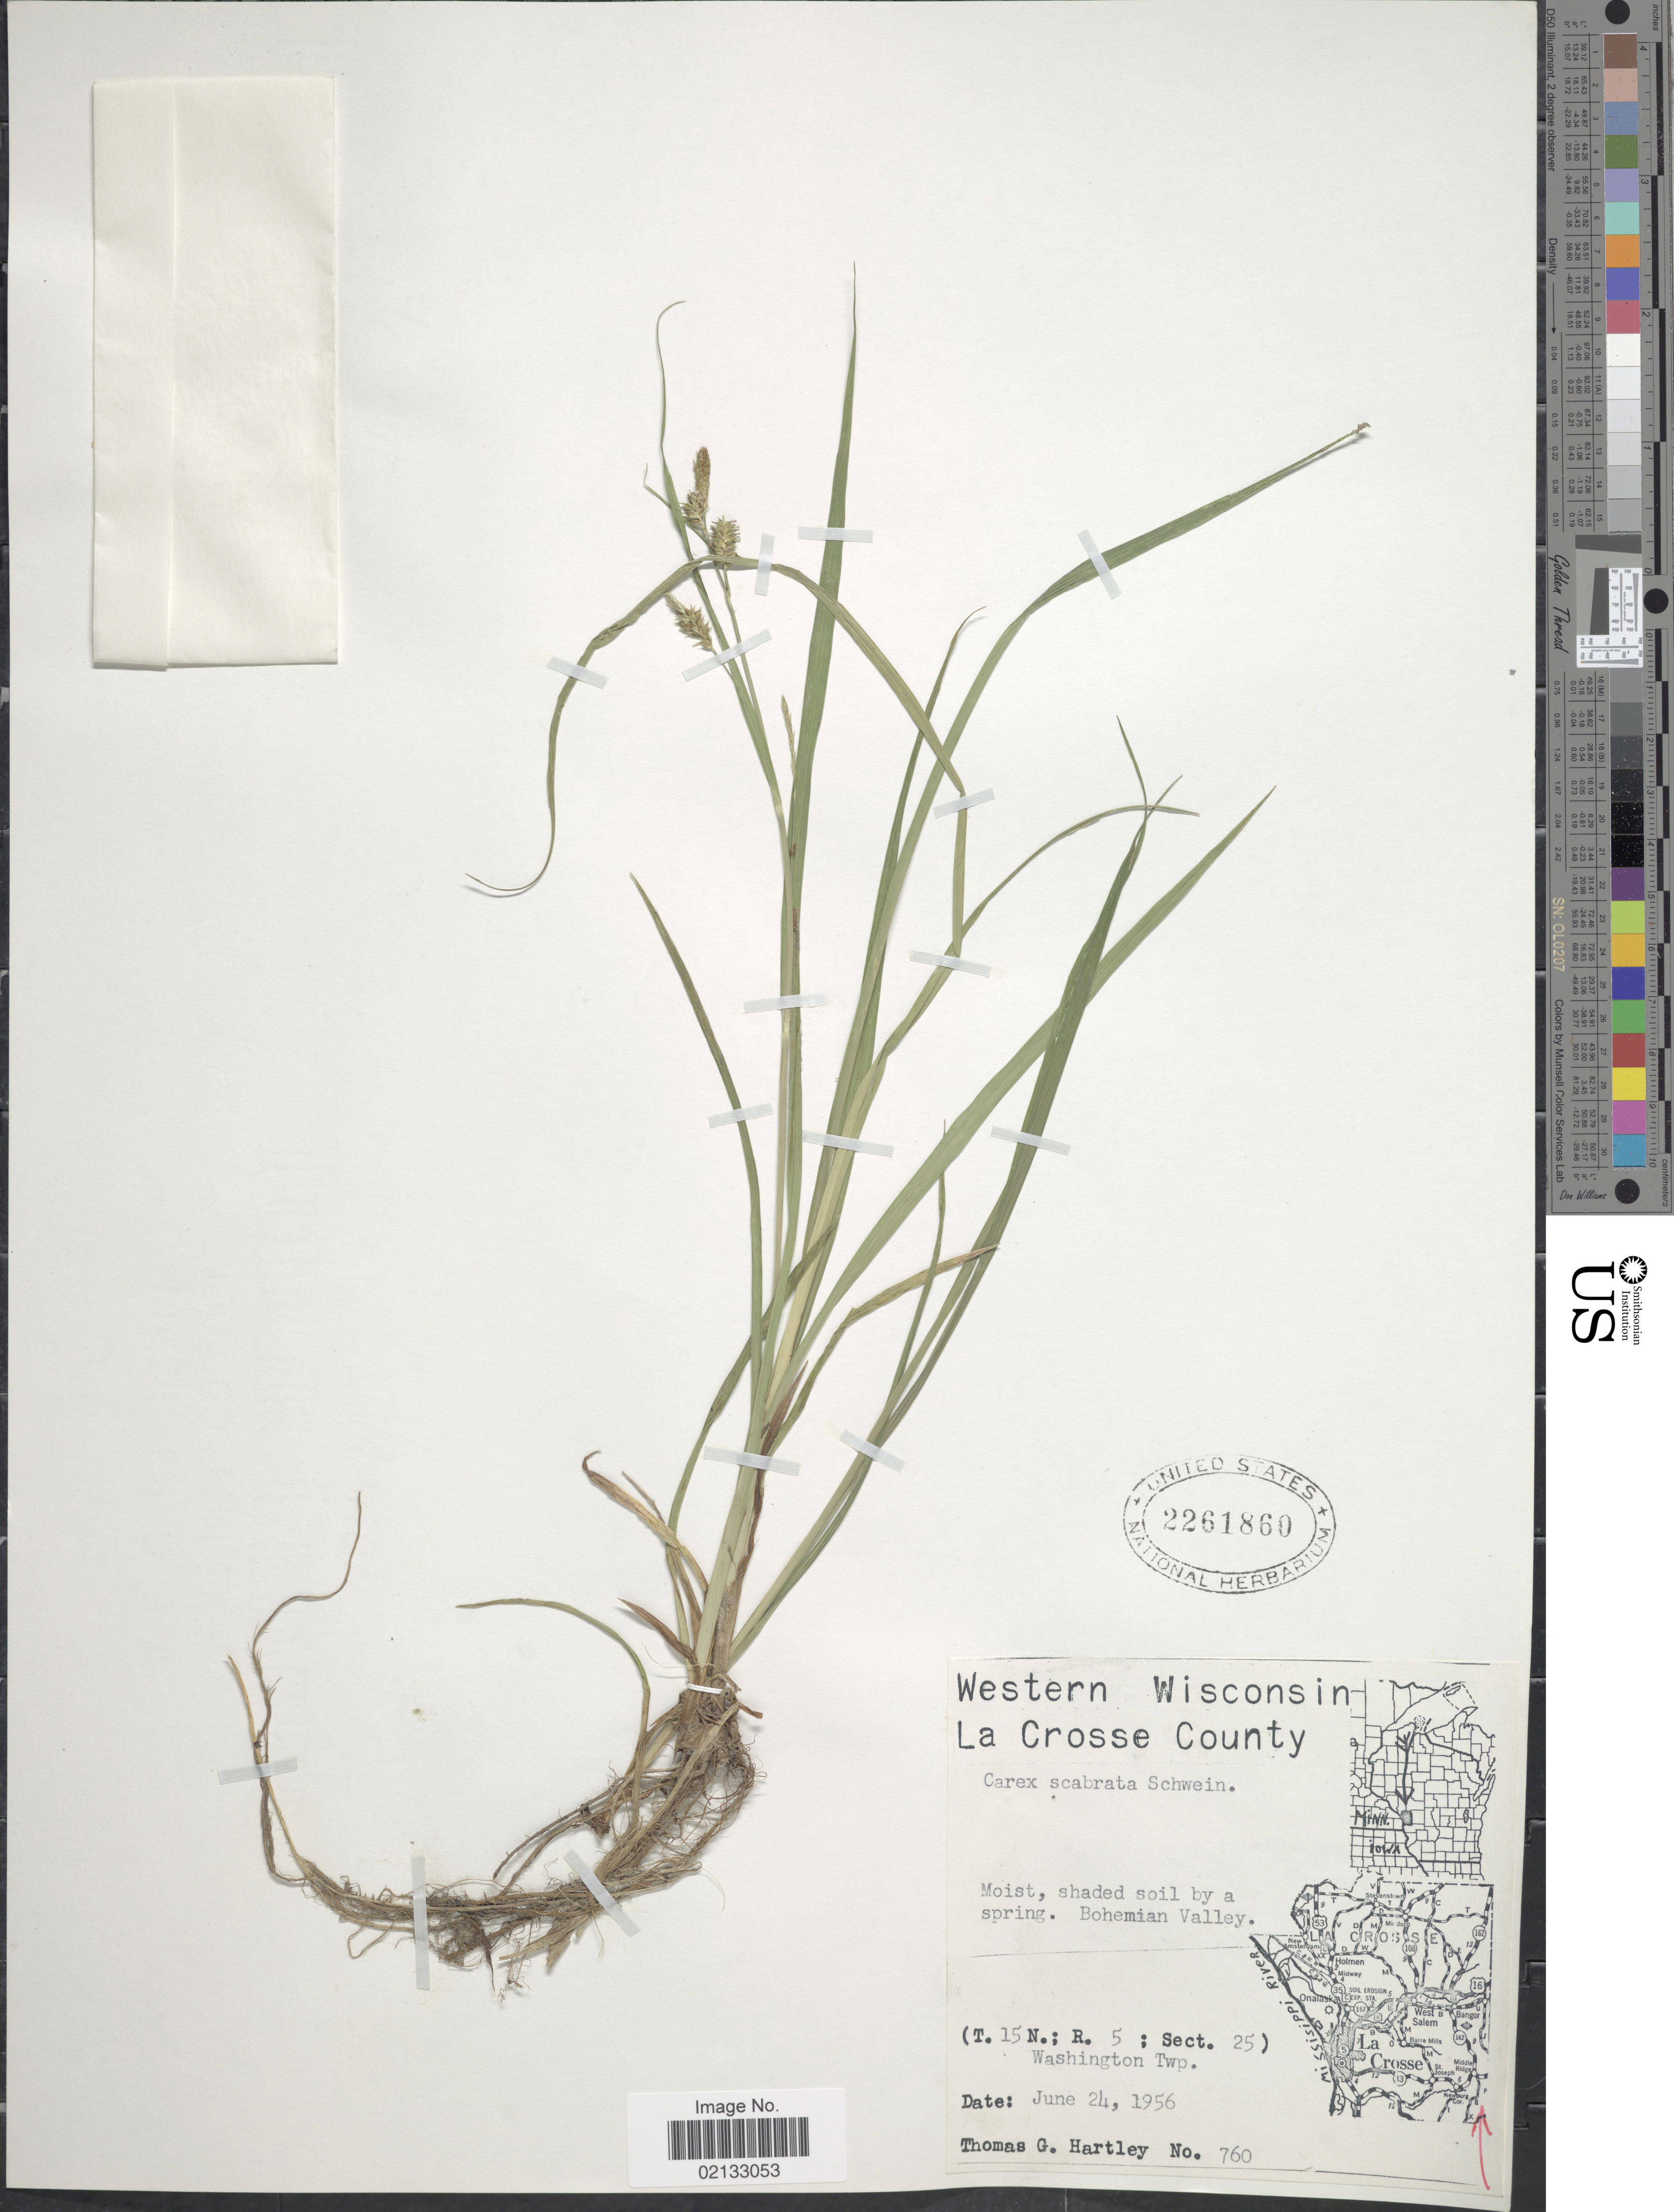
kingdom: Plantae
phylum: Tracheophyta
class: Liliopsida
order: Poales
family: Cyperaceae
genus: Carex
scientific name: Carex scabrata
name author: Schwein.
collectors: T. G. Hartley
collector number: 760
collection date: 1956-06-24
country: United States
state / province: Wisconsin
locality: Western Wisconsin. La Crosse County. Moist shaded soil by a spring. Bohemian Valley (T. 15N.; R. 5 ; Sect. 25) Washington Twp.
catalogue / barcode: US 2261860